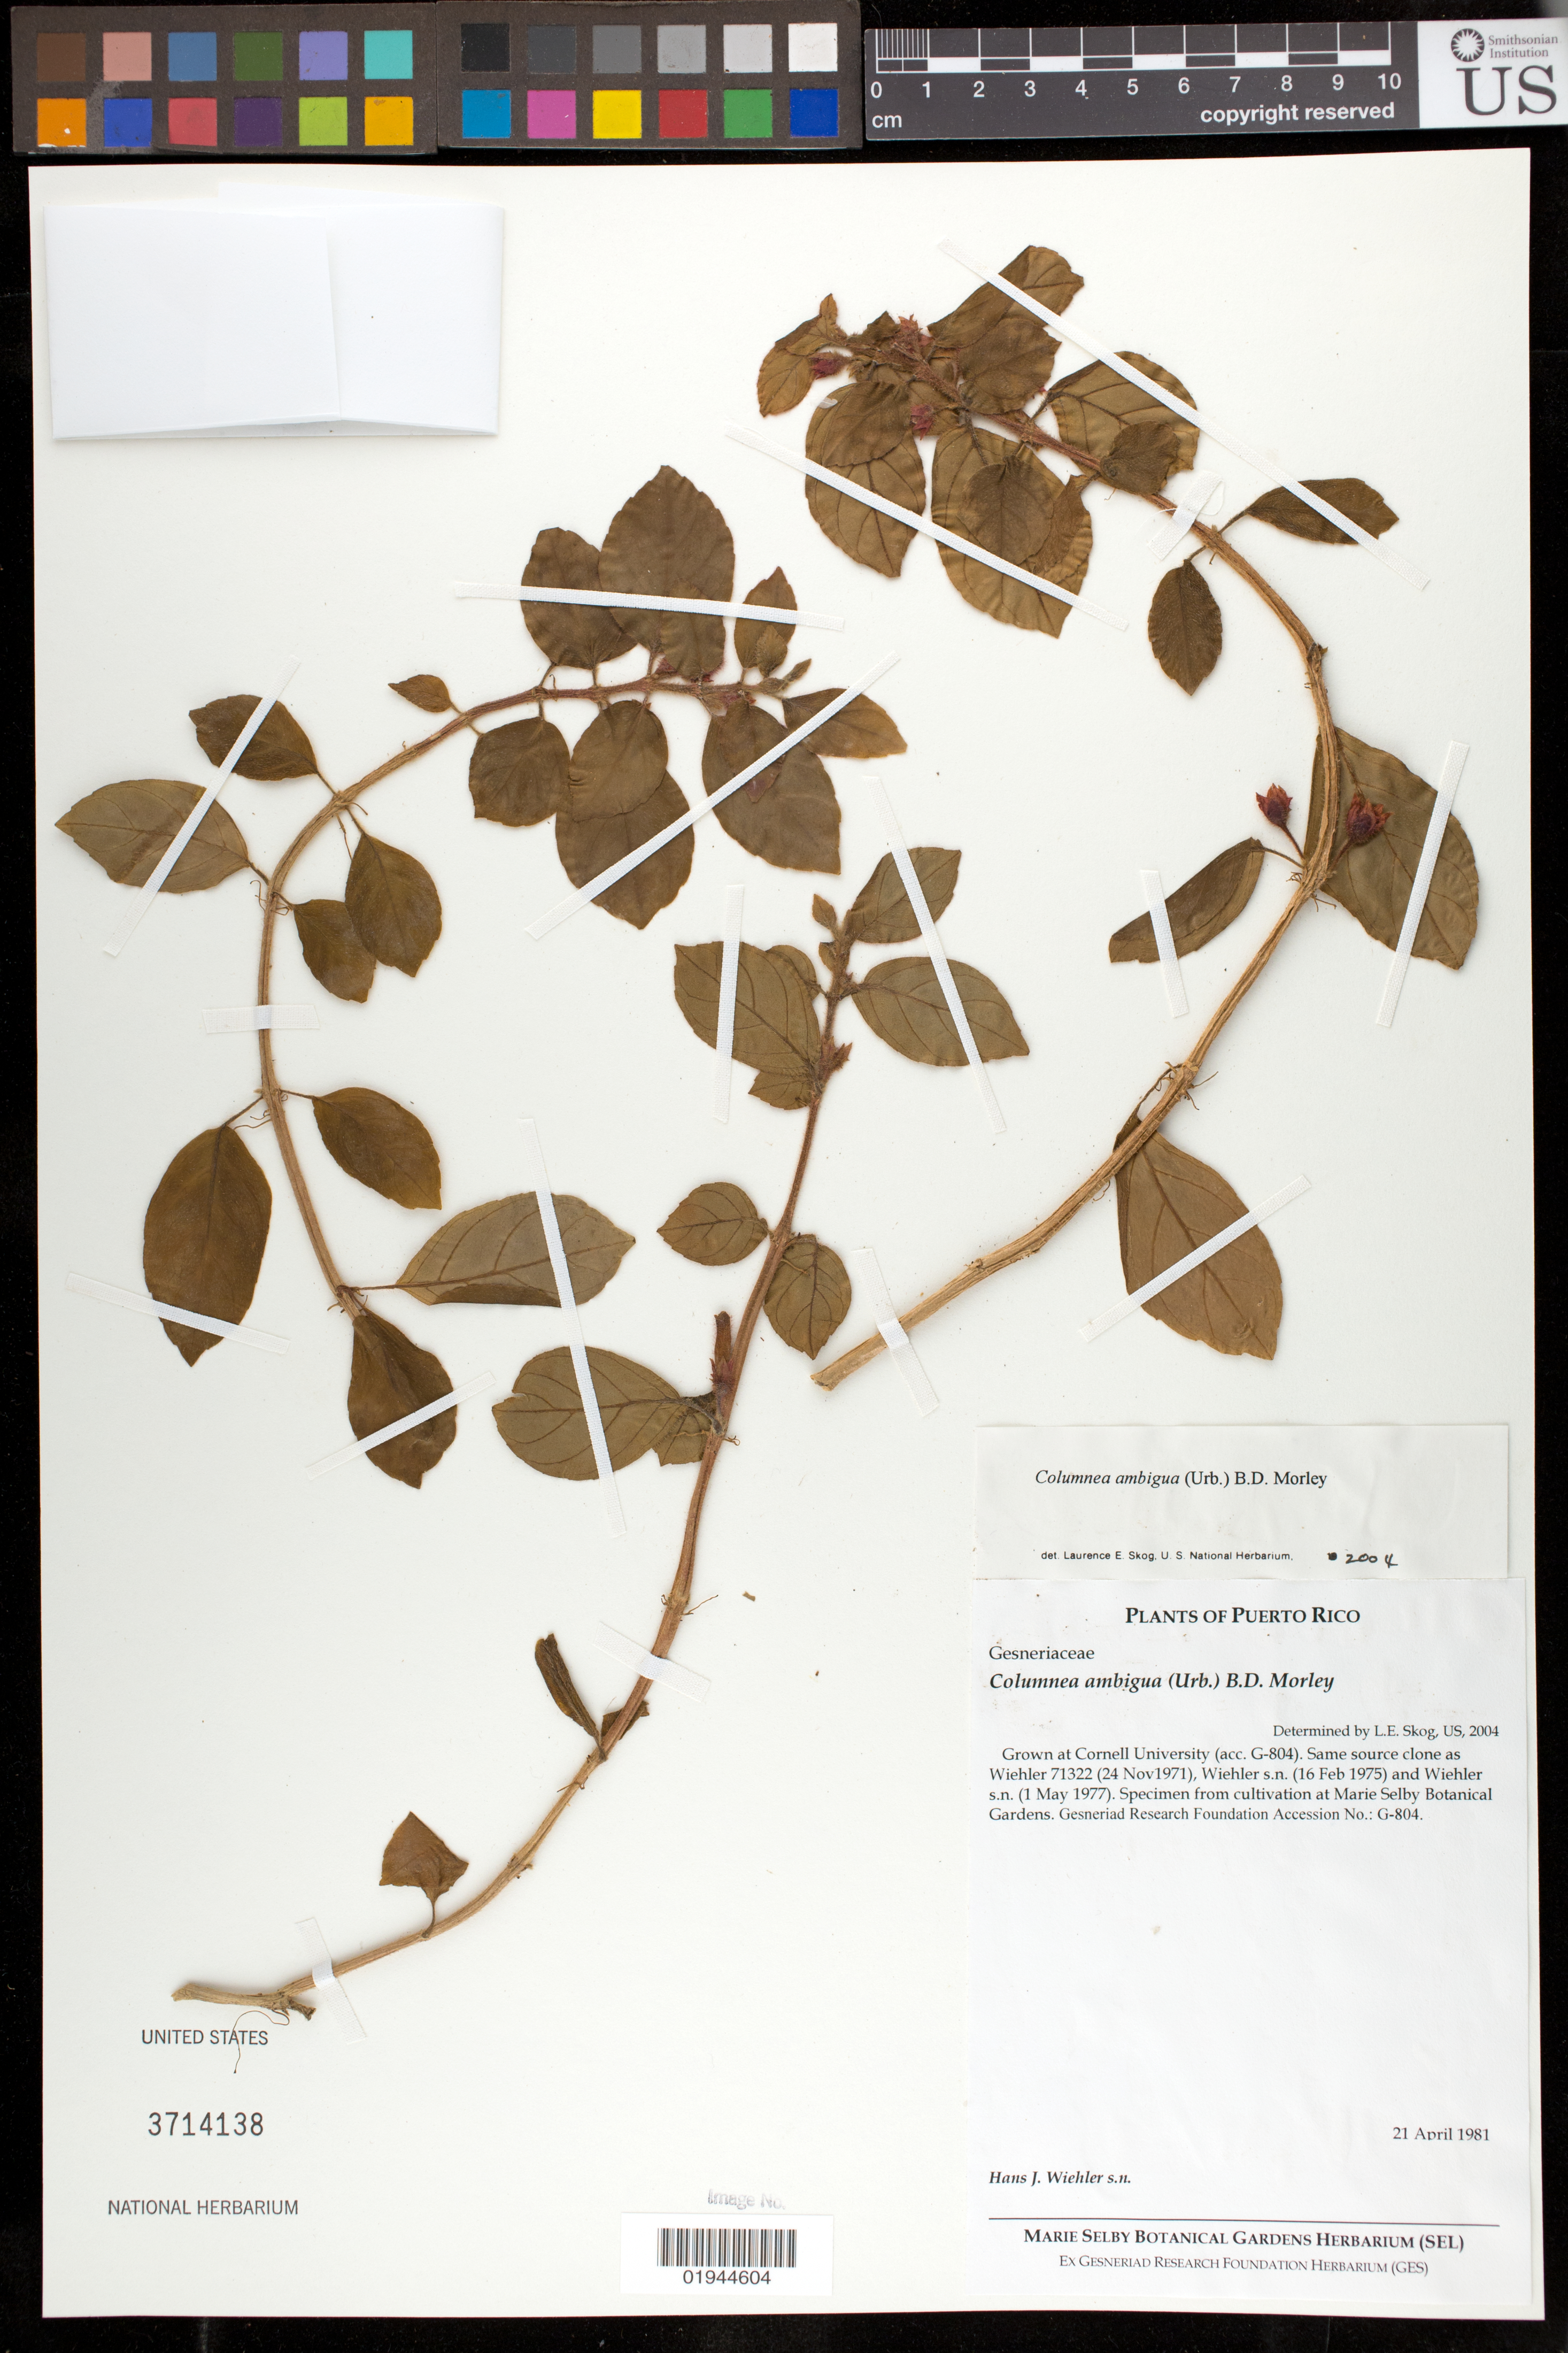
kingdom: Plantae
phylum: Tracheophyta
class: Magnoliopsida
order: Lamiales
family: Gesneriaceae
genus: Columnea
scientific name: Columnea ambigua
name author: (Urb.) B.D. Morley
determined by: Skog, Laurence E.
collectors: H. J. Wiehler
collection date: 1981-04-21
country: United States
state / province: Florida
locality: Marie Selby Botanical Gardens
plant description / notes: Grown at Cornell University (acc.G-804). Same source clone as Wiehler 71322 (24 Nov 1971), Wiehler s.n. (16 Feb 1975) and Wiehler s.n. (1 May 1977).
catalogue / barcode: US 3714138